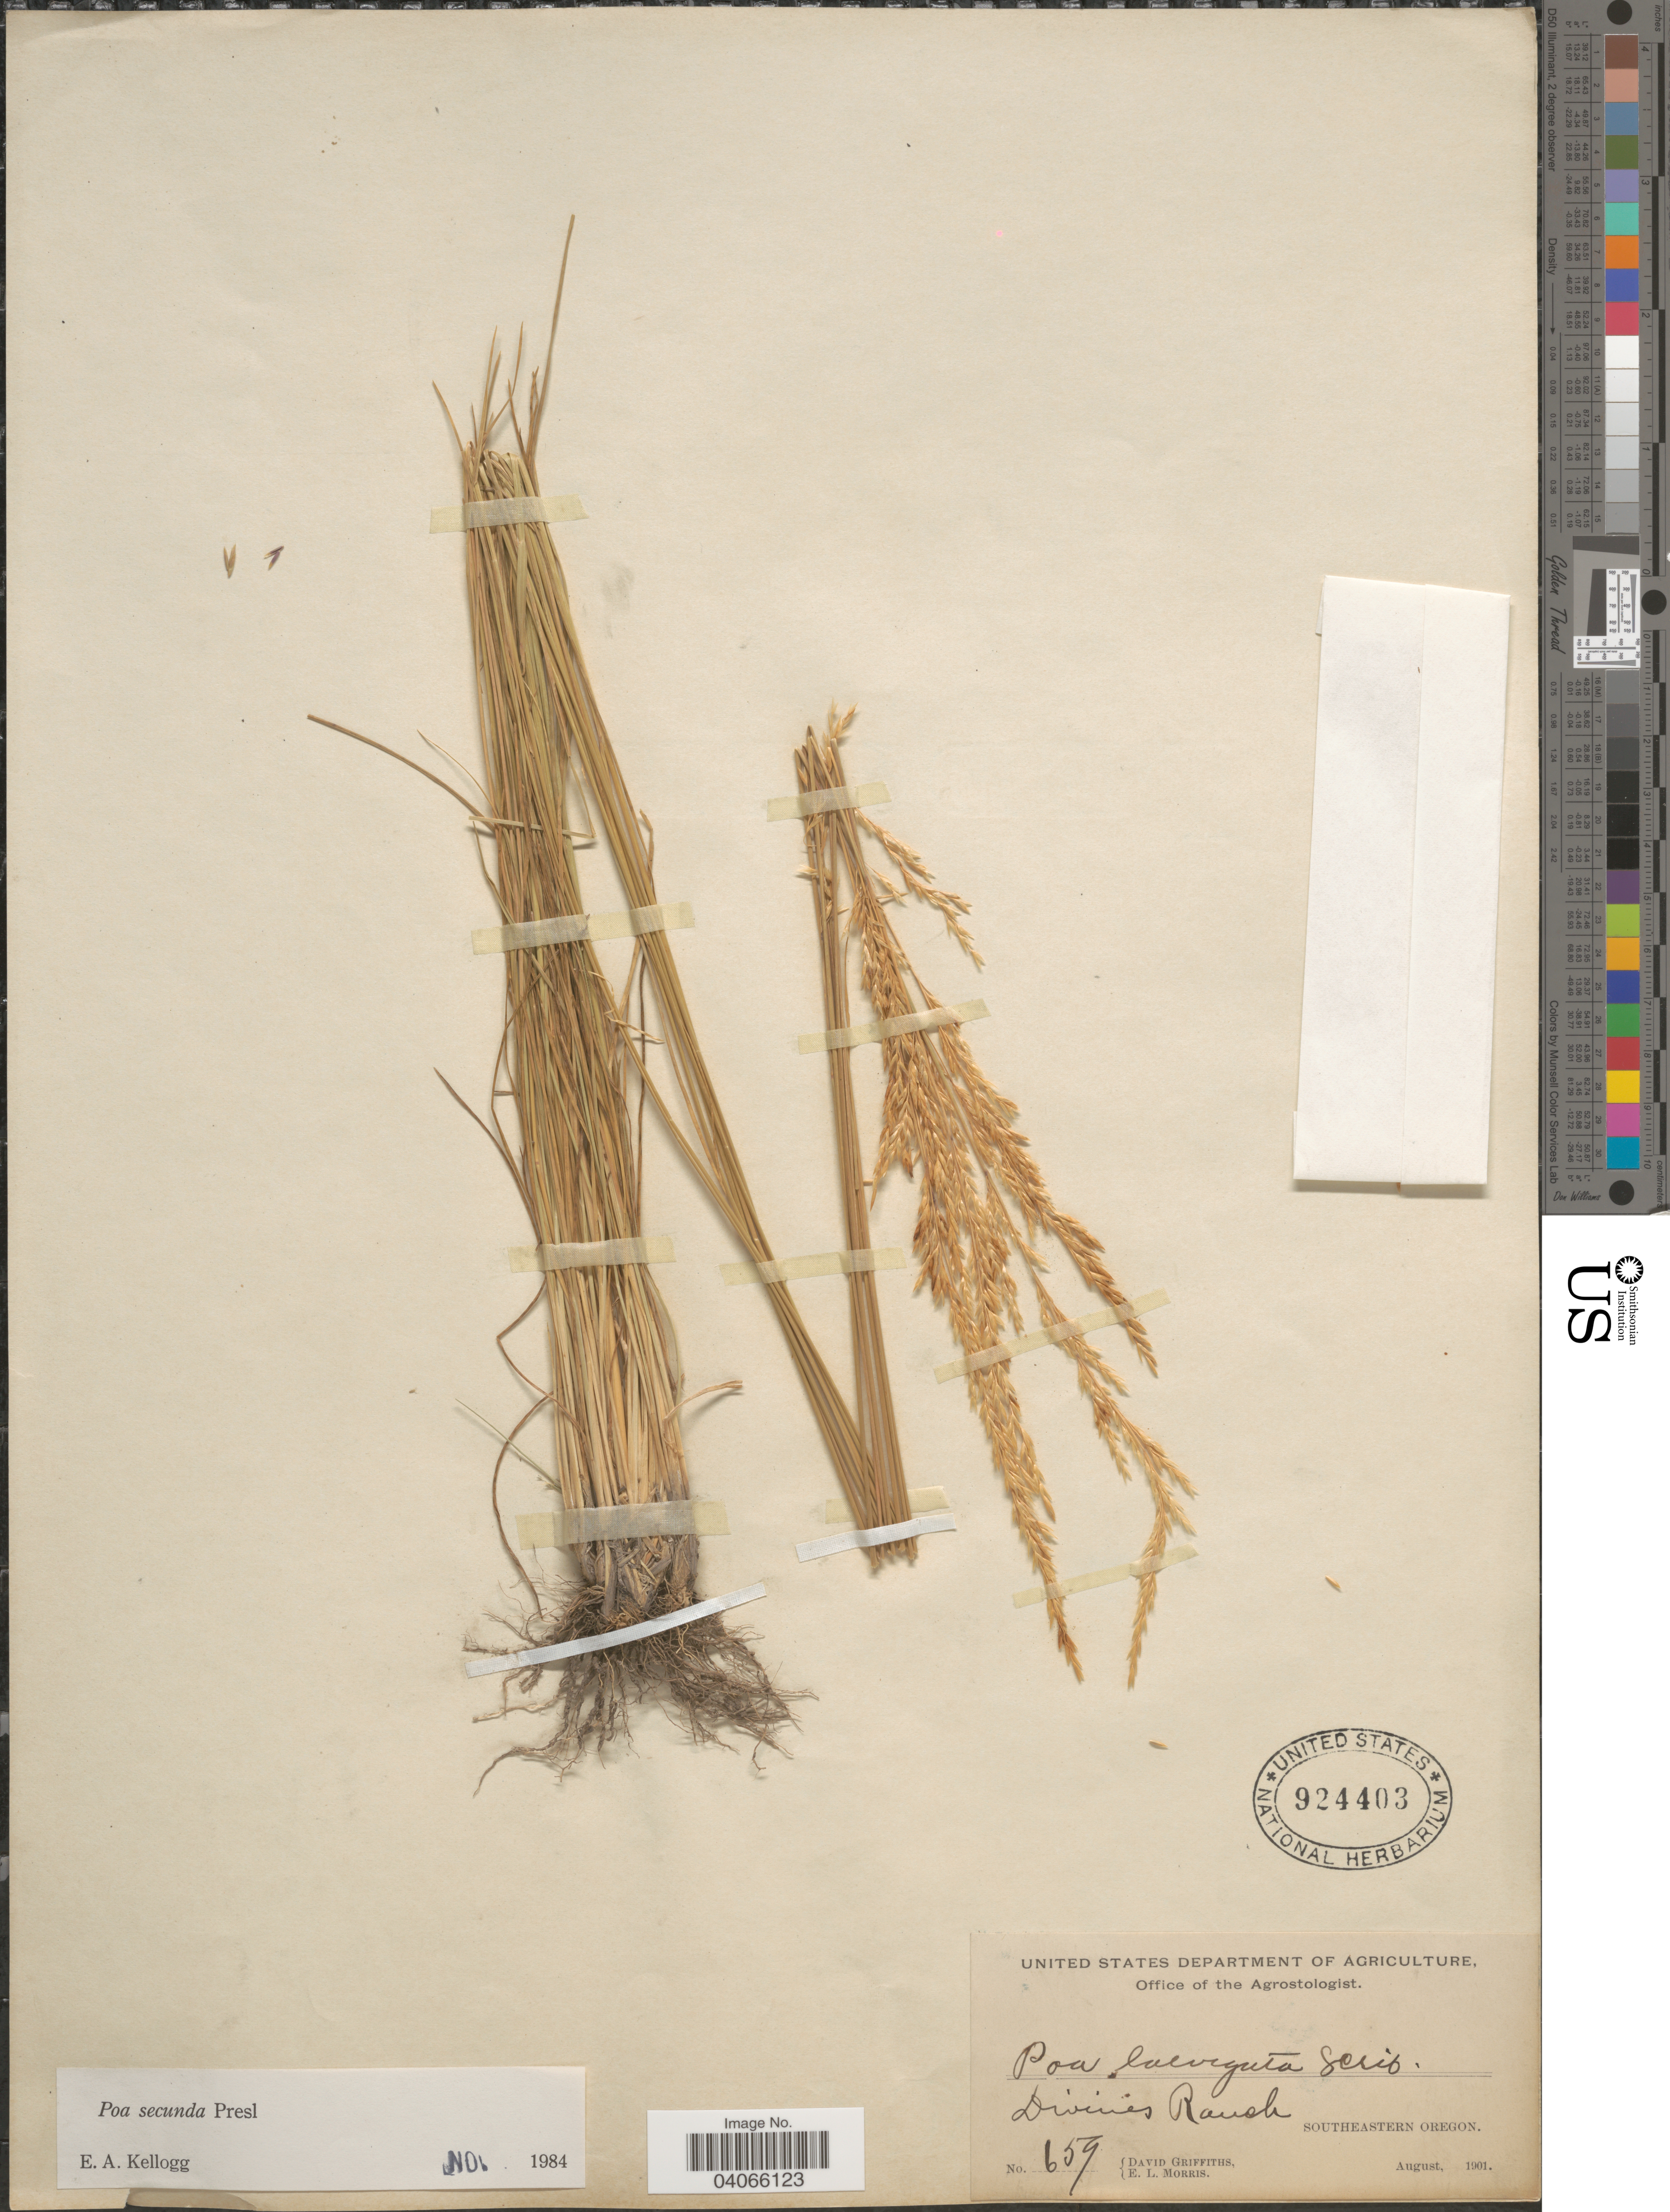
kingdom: Plantae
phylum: Tracheophyta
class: Liliopsida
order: Poales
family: Poaceae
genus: Poa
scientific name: Poa secunda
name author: J. Presl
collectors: D. Griffiths & E. Morris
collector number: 659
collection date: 1901-08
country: United States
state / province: Oregon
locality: Divines Ranch. Southeastern Oregon.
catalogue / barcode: US 924403